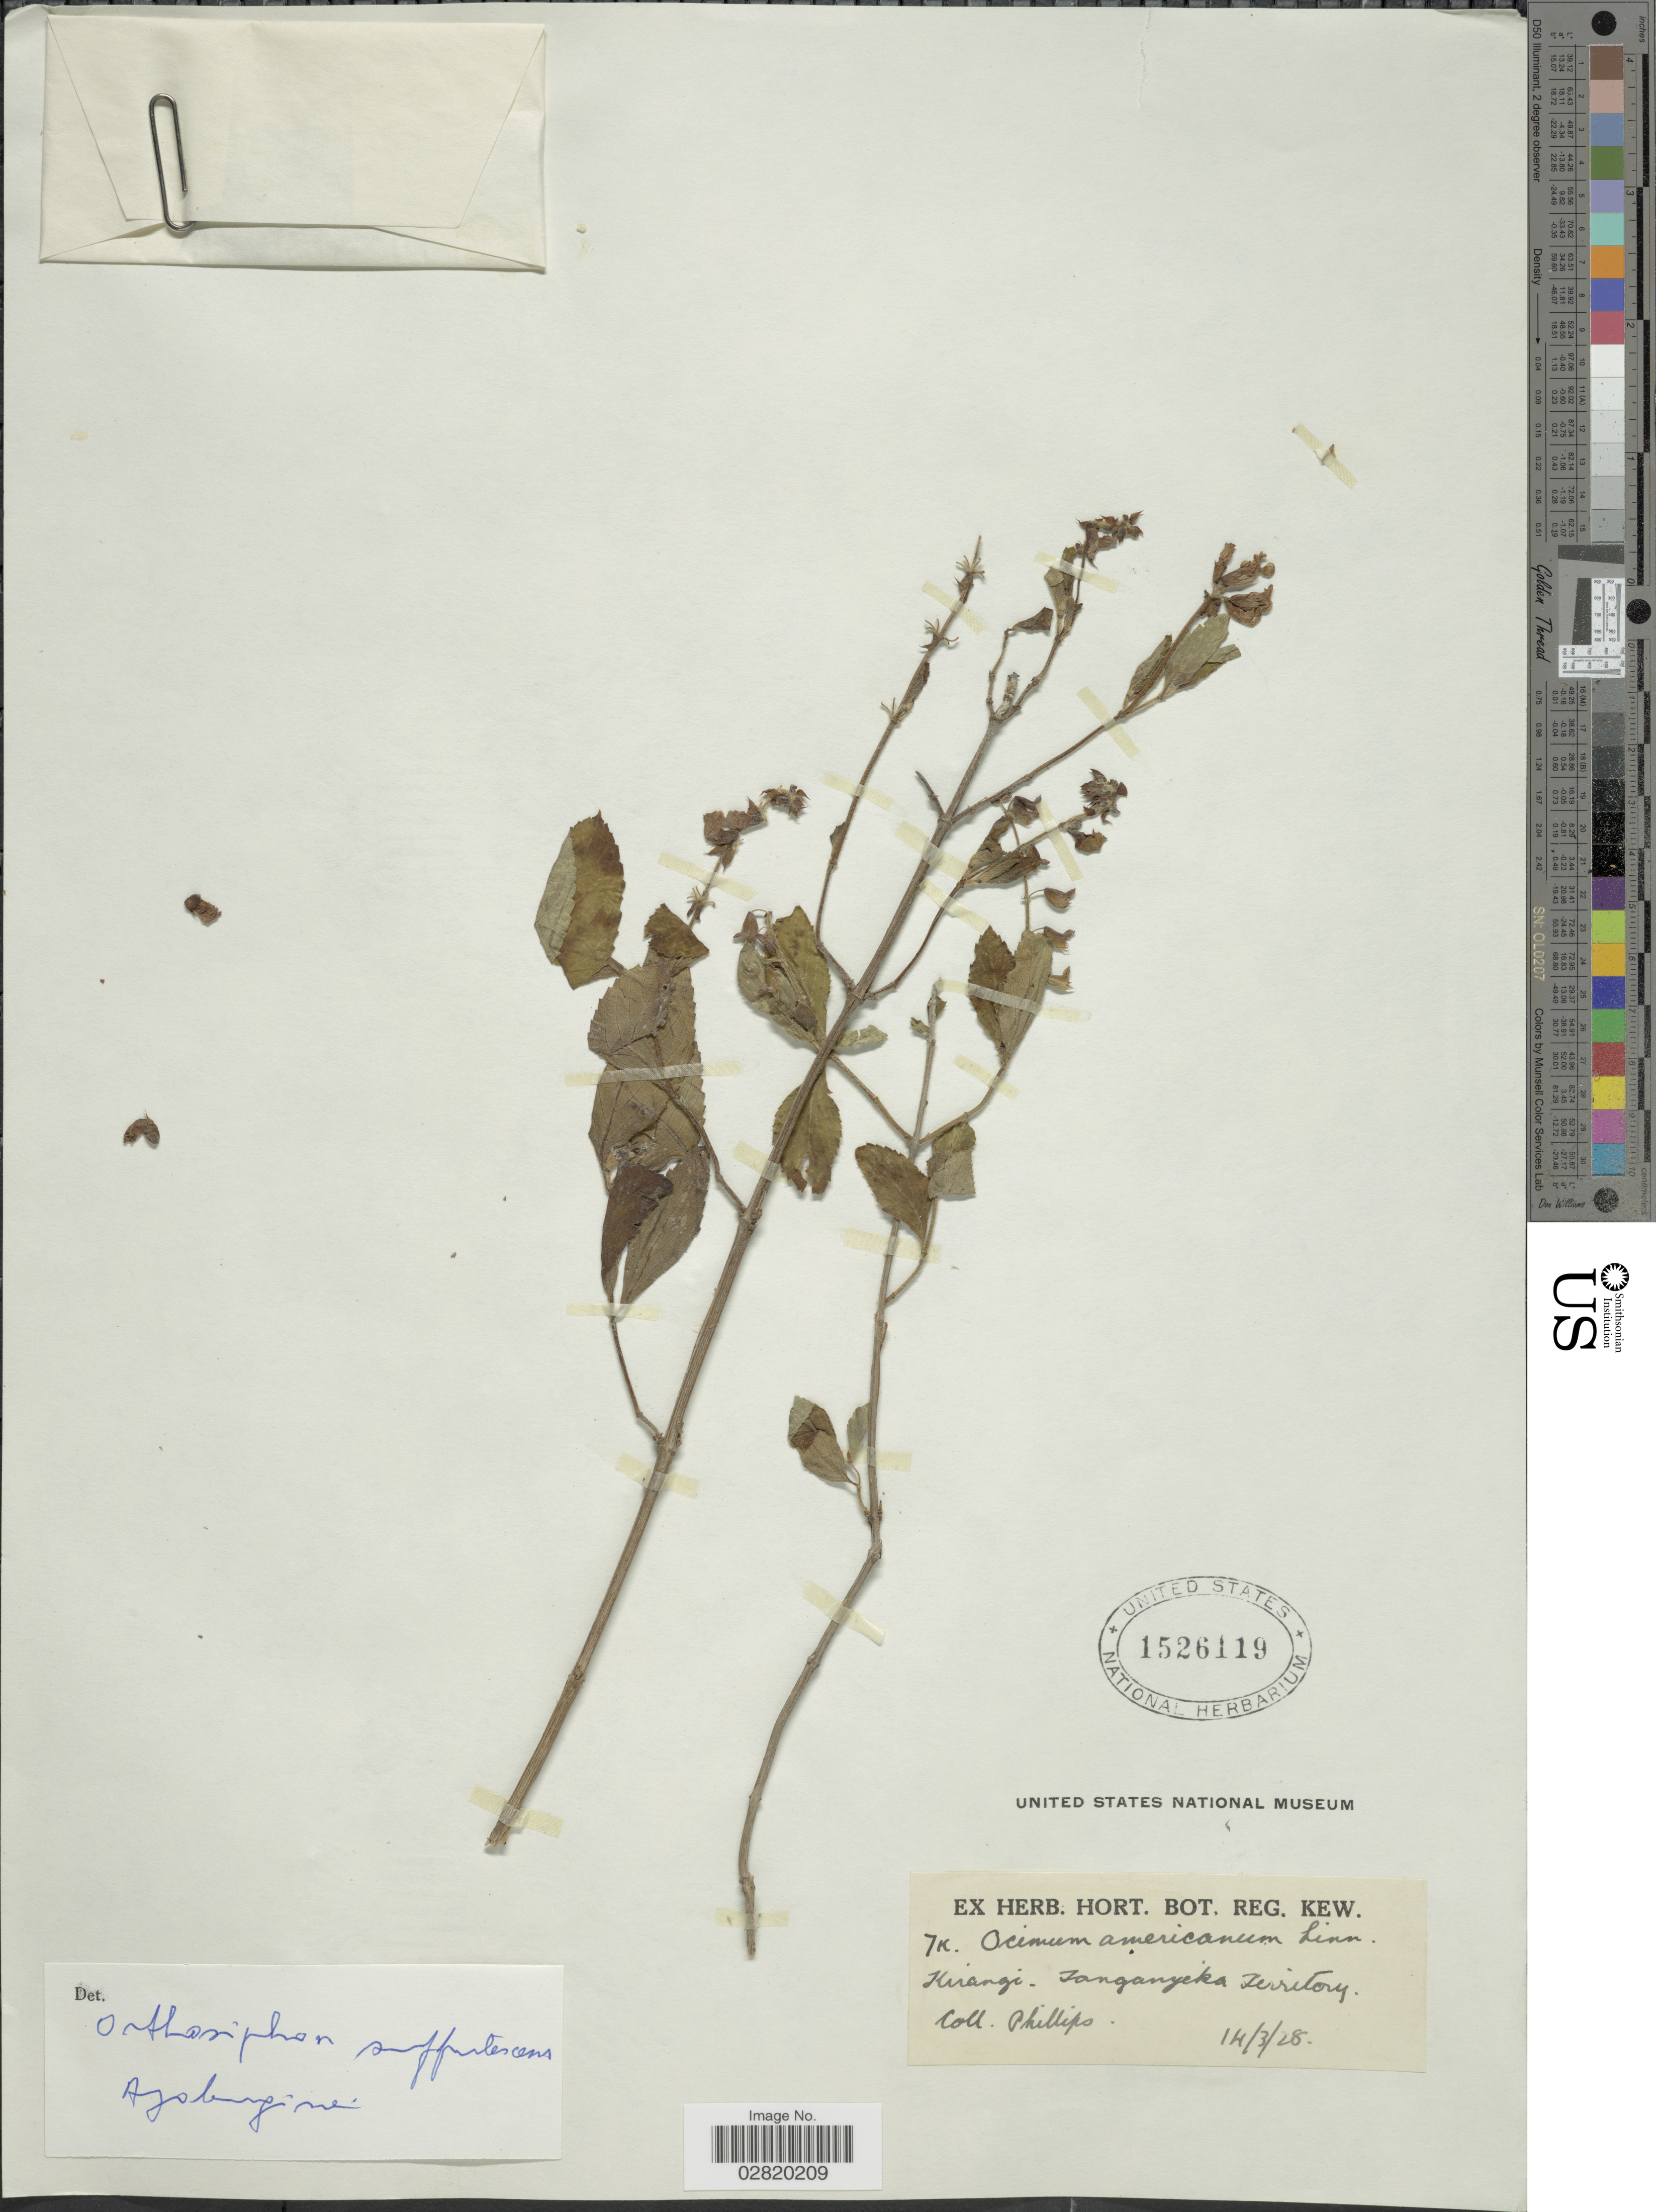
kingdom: Plantae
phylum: Tracheophyta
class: Magnoliopsida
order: Lamiales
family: Lamiaceae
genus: Orthosiphon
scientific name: Orthosiphon suffrutescens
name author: (Schumach.) J.K. Morton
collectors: Phillips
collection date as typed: Transcribed d/m/y: 14/3/28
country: Tanzania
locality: Kirangi. Tanganyika Territory.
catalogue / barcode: US 1526119